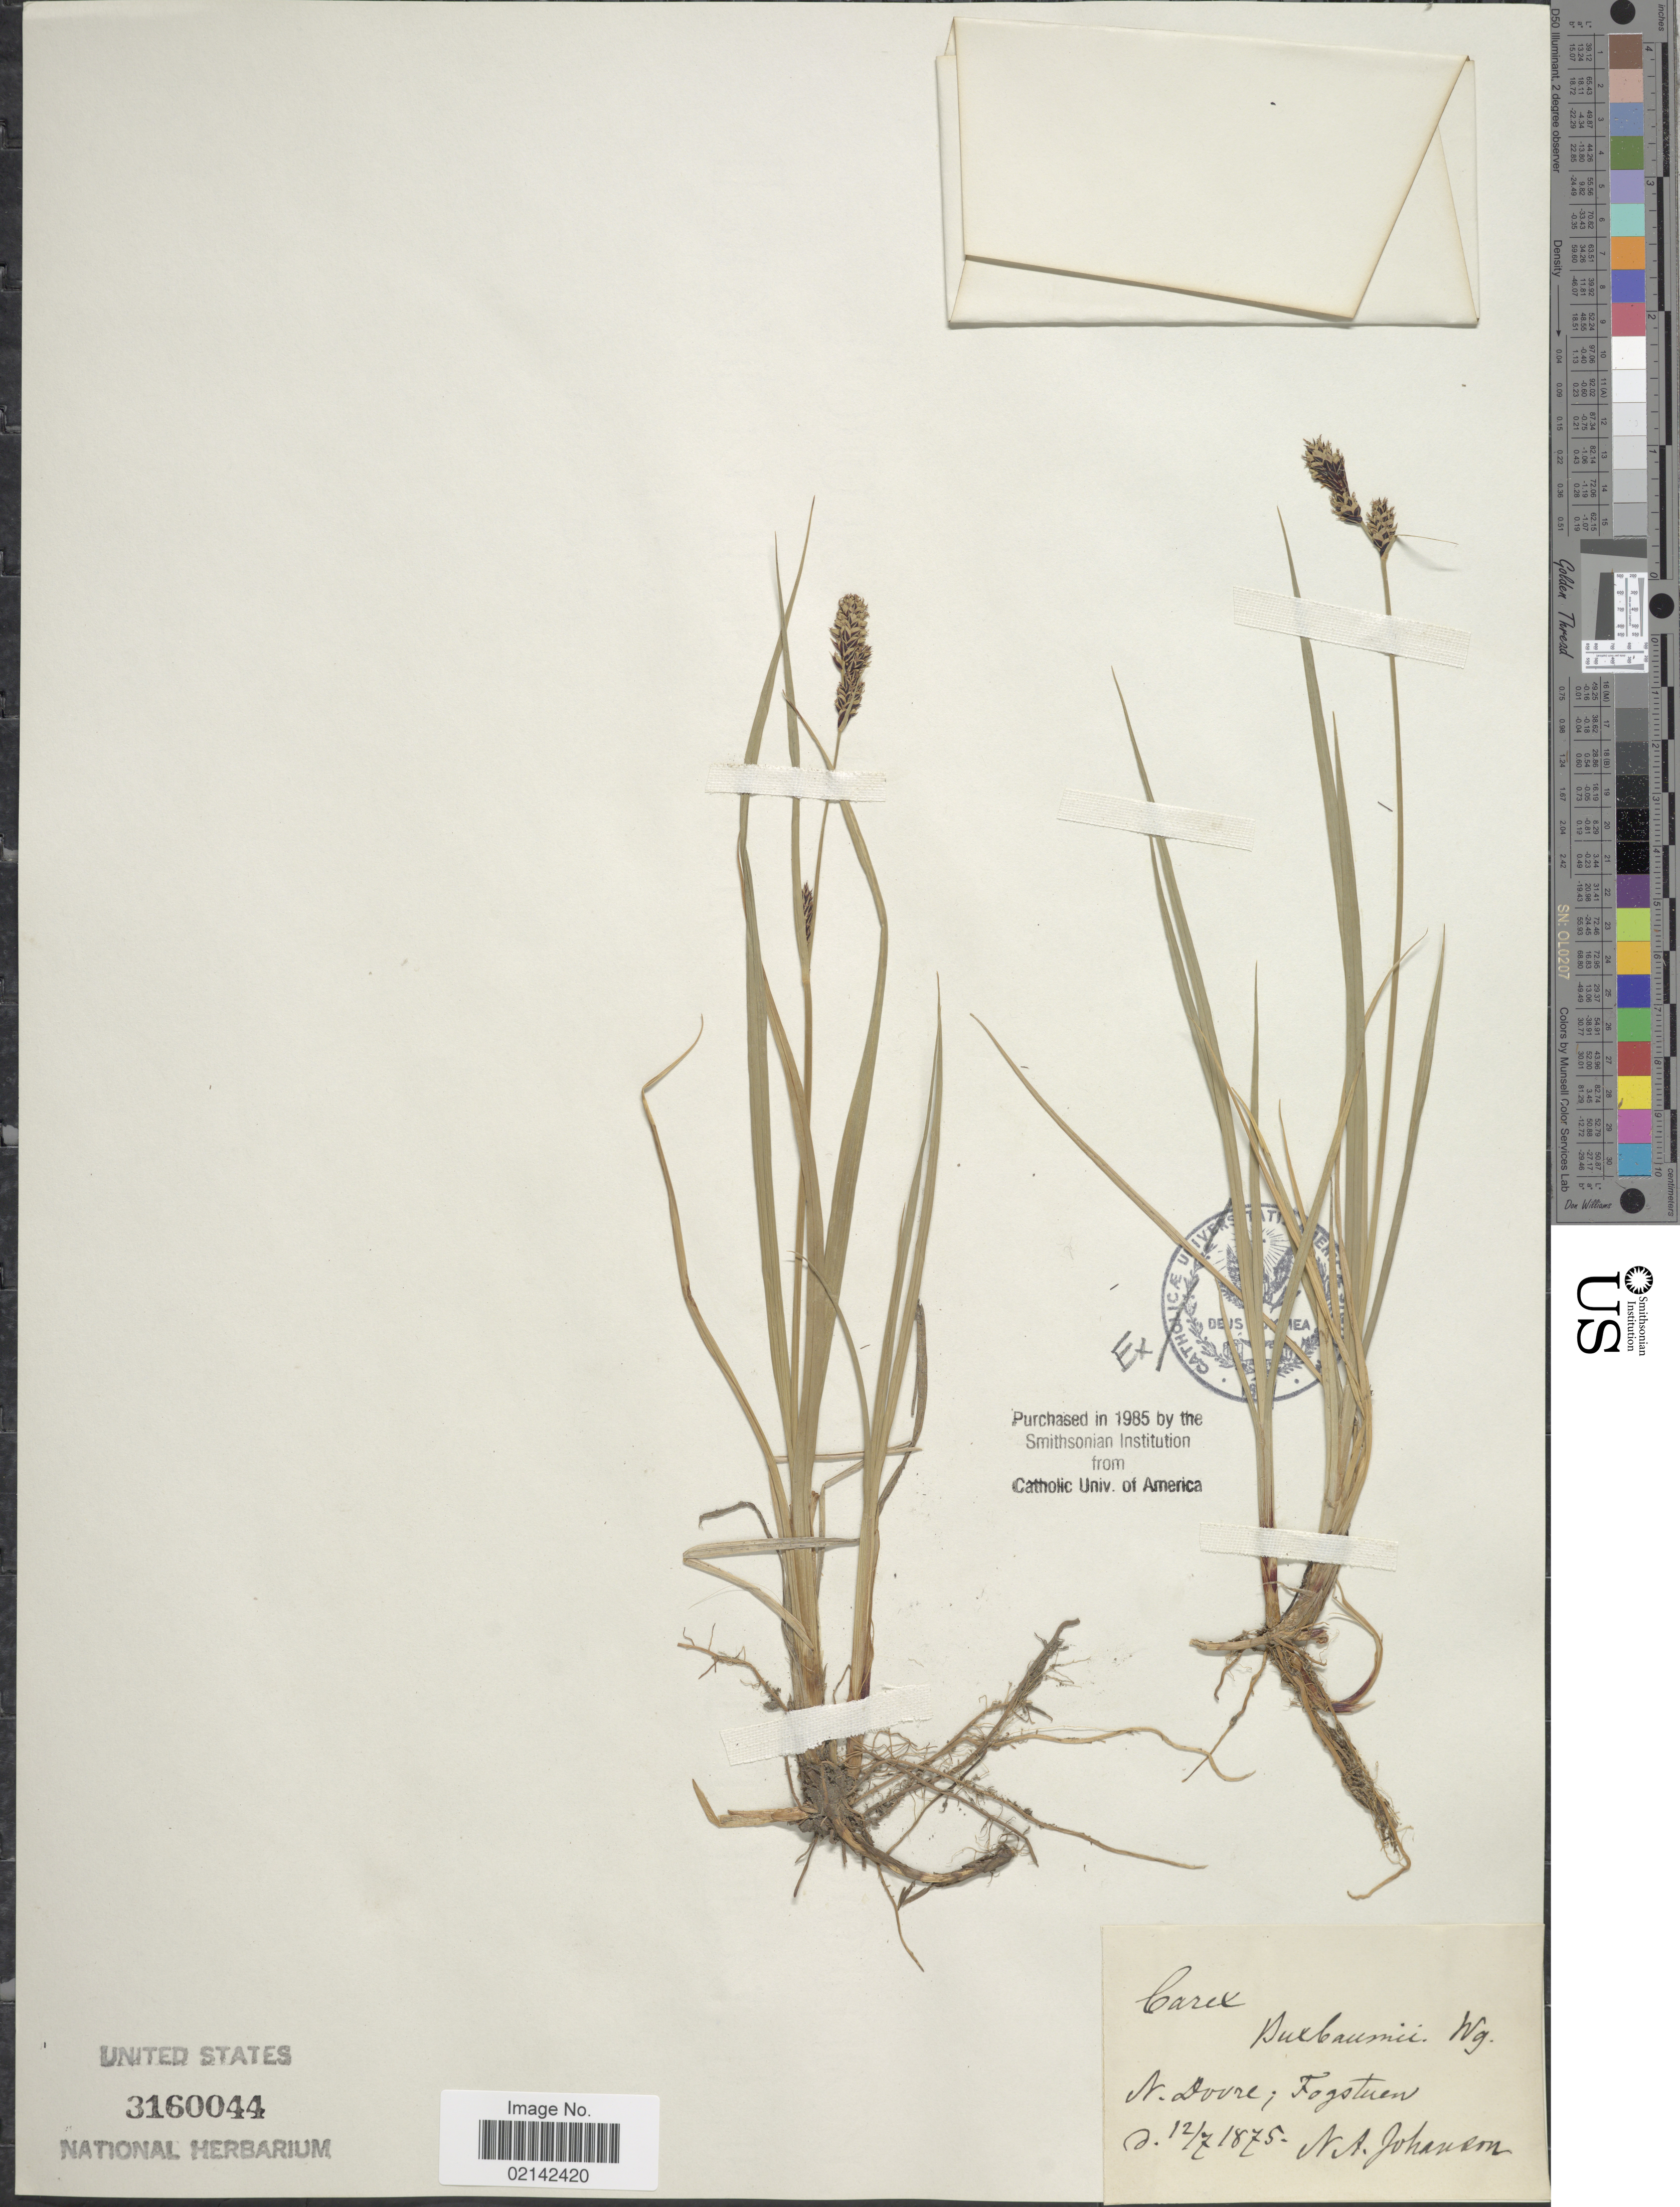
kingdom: Plantae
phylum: Tracheophyta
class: Liliopsida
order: Poales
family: Cyperaceae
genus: Carex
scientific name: Carex buxbaumii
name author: Wahlenb.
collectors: N. Johanson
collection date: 1875-07-12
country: Norway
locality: N. Dovre; Fogstuen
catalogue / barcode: US 3160044